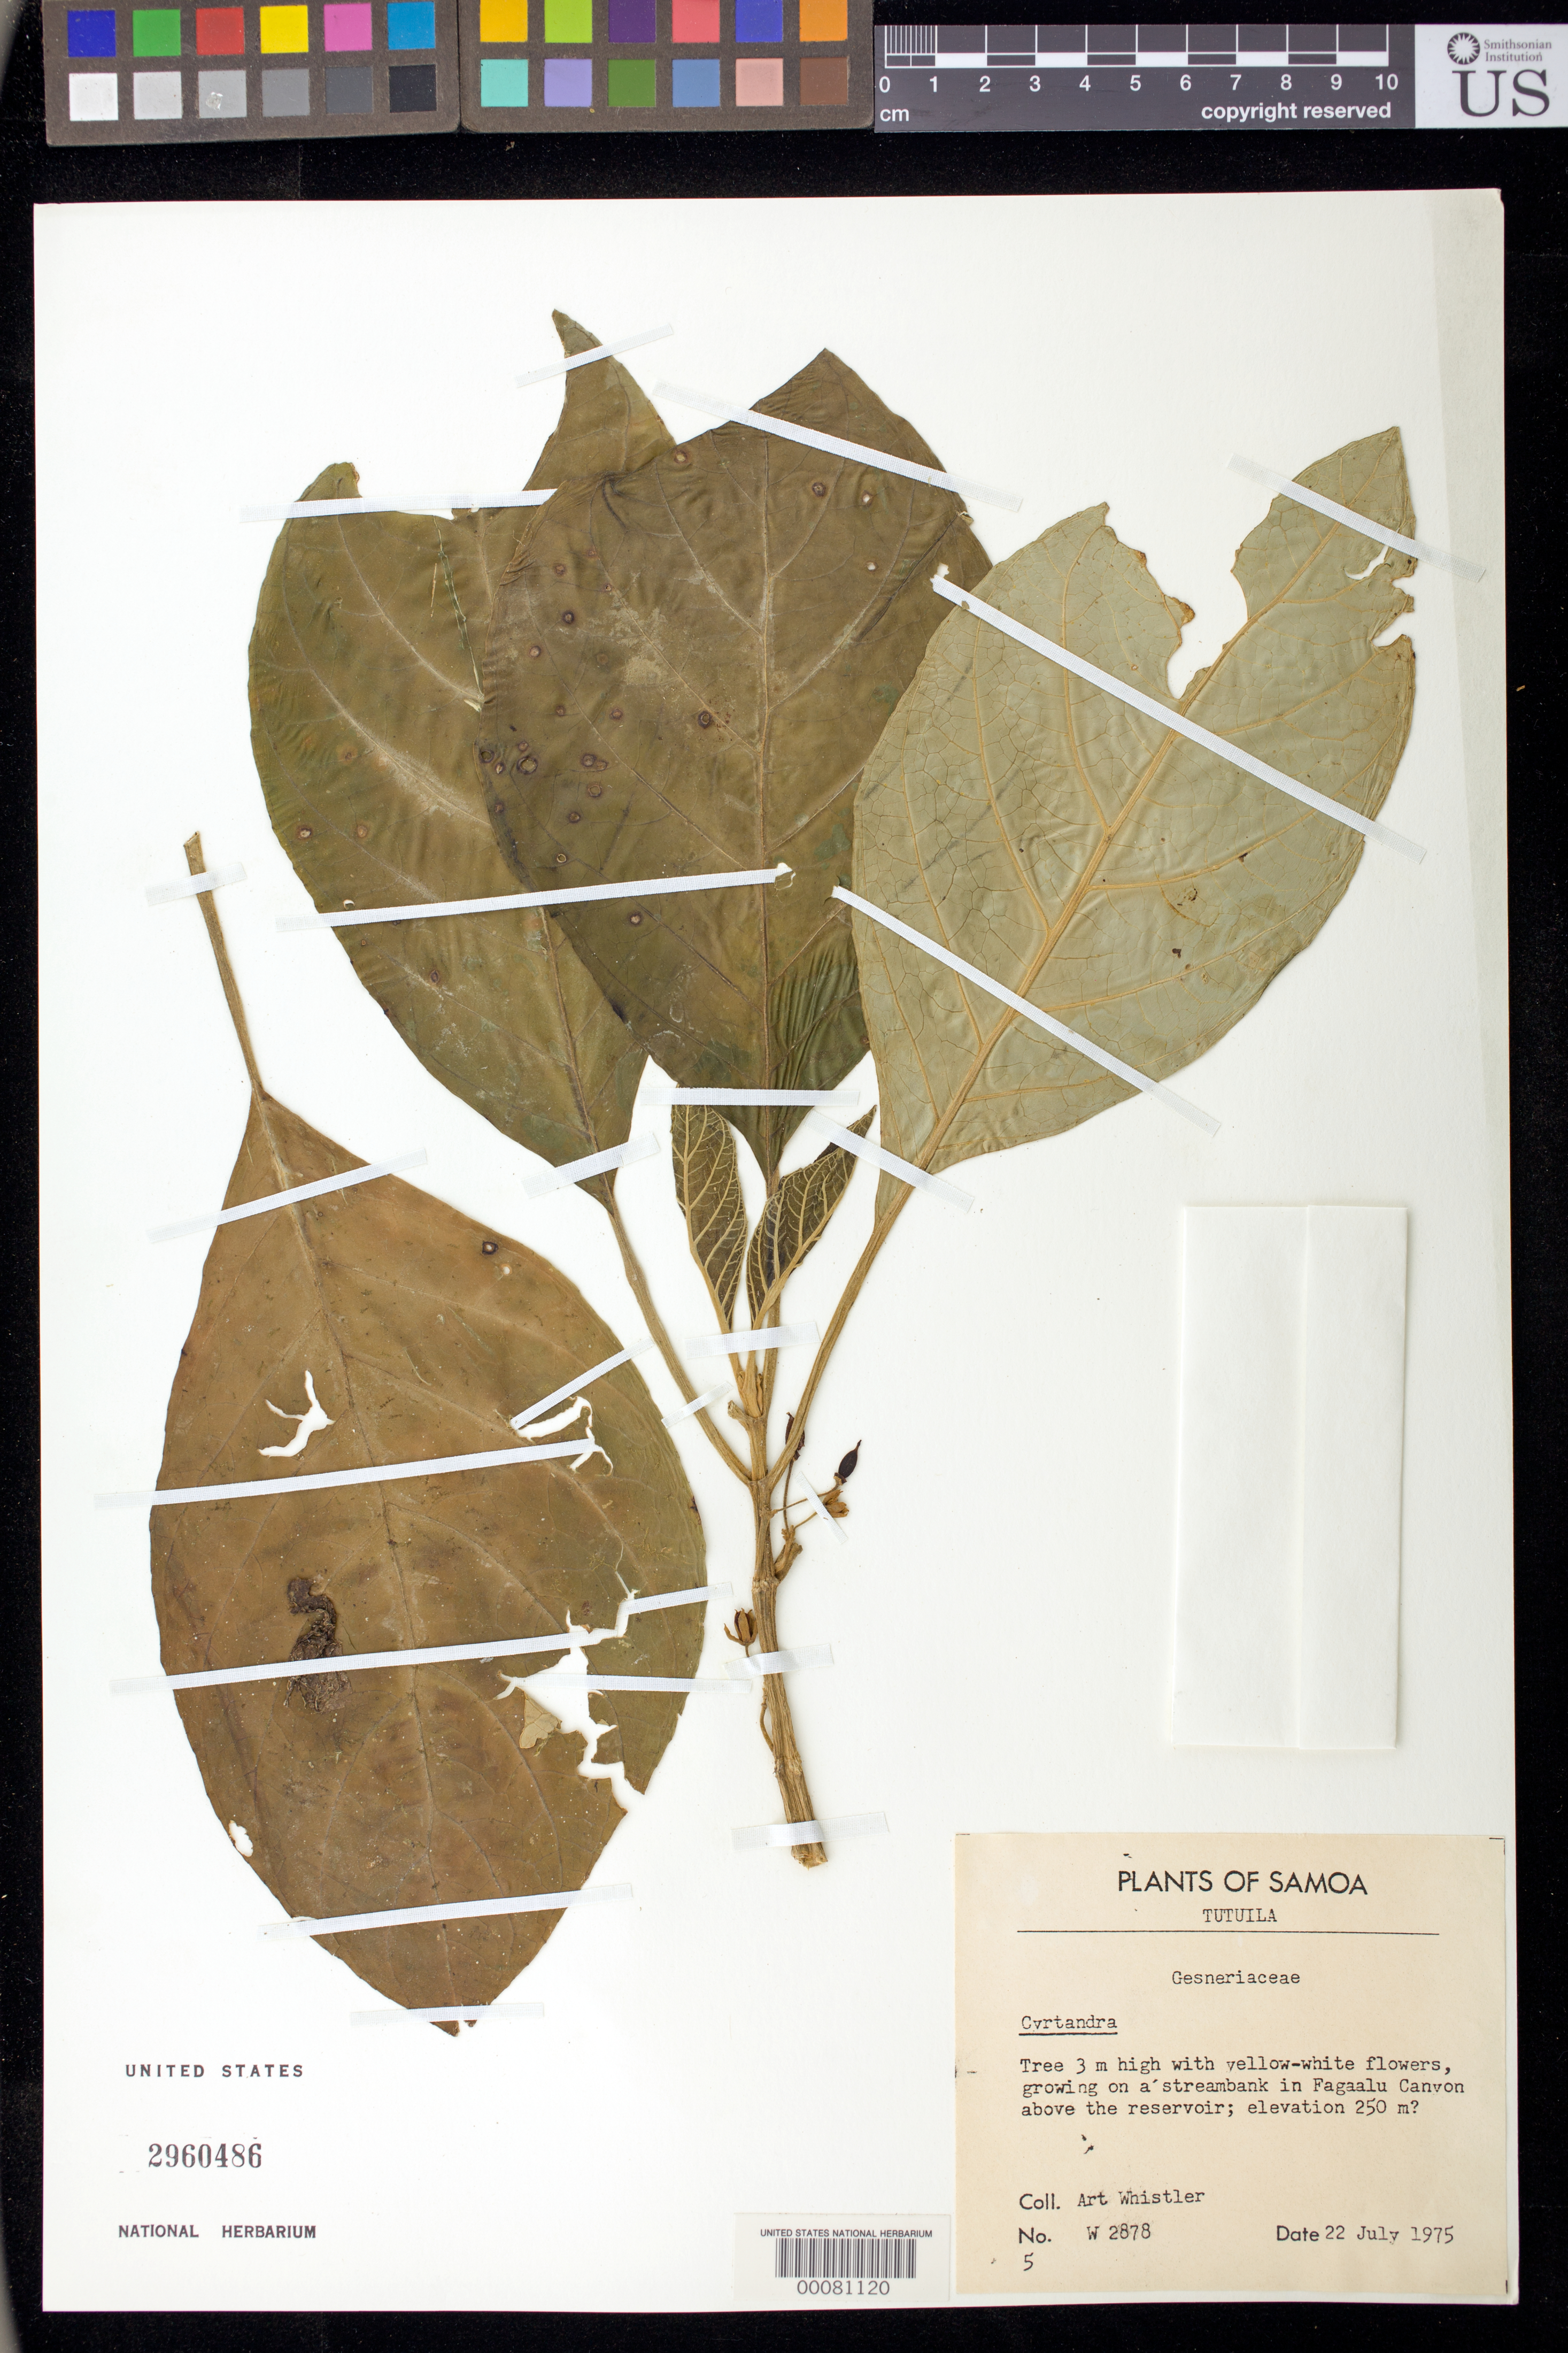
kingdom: Plantae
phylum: Tracheophyta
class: Magnoliopsida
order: Lamiales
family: Gesneriaceae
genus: Cyrtandra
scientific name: Cyrtandra sp.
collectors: A. Whistler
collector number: W 2878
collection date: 1975-07-22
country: American Samoa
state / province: Eastern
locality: Fagaalu Canyon above the reservoir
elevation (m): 250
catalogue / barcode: US 2960486